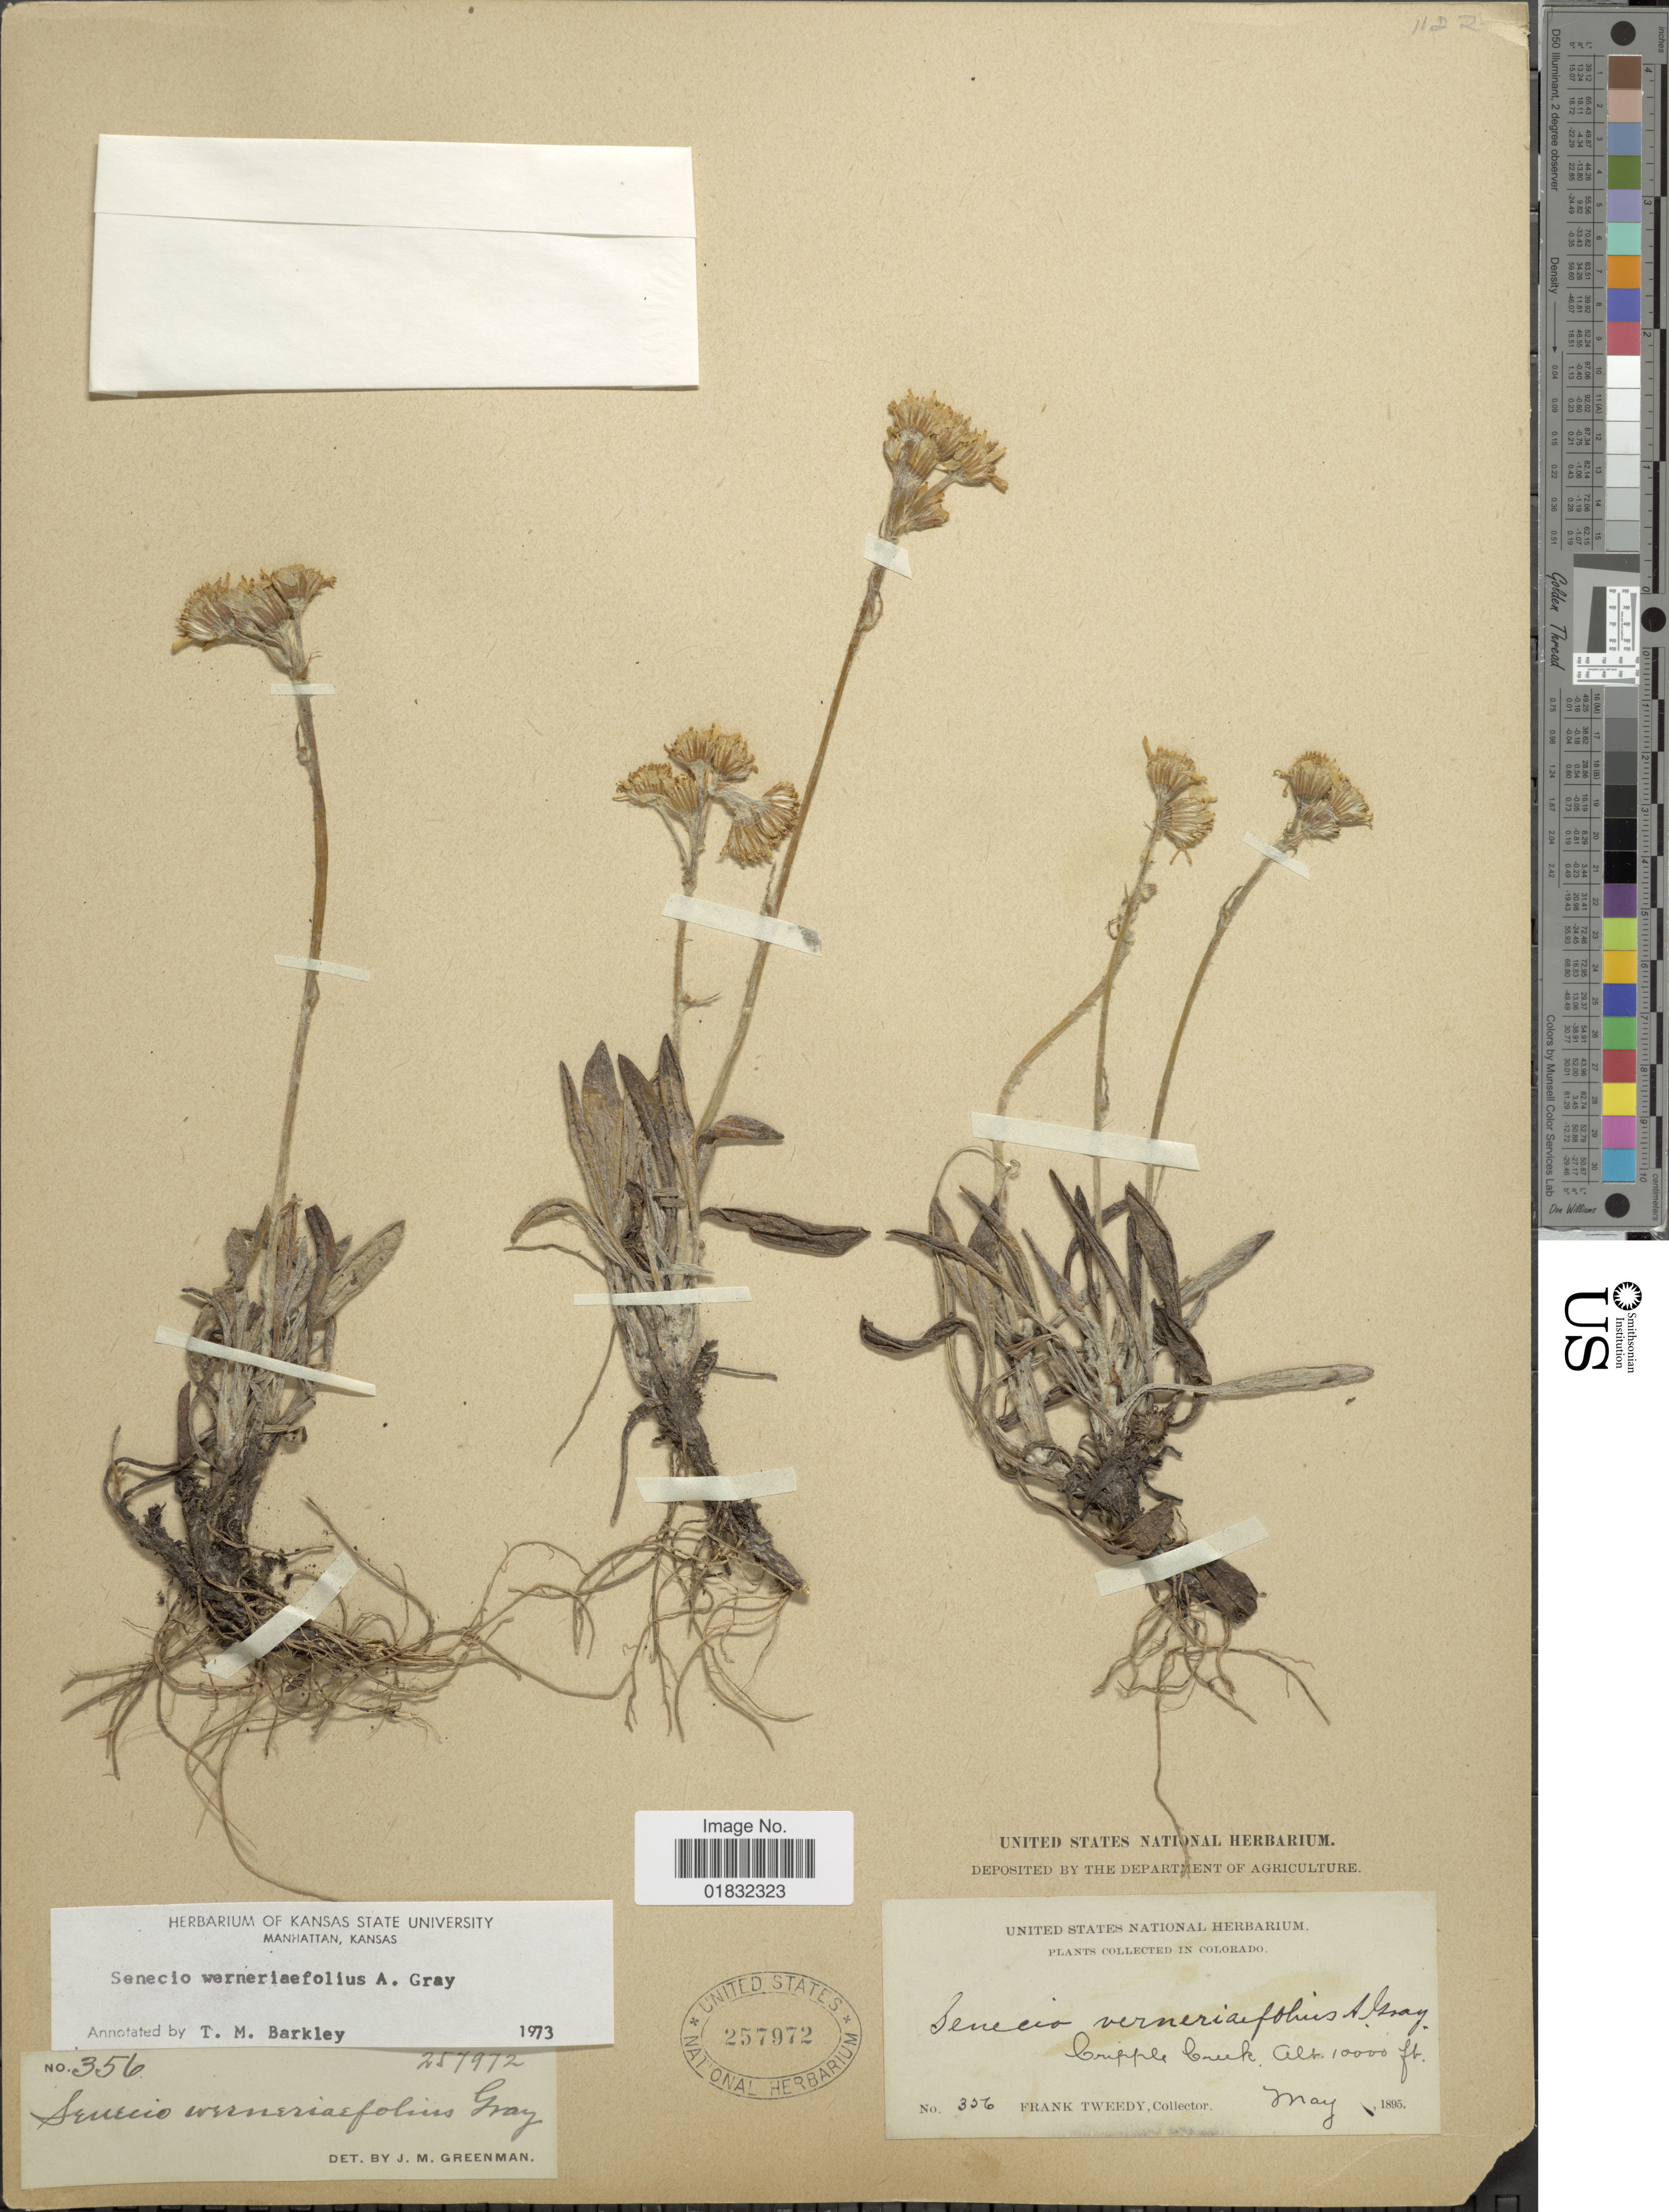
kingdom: Plantae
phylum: Tracheophyta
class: Magnoliopsida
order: Asterales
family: Asteraceae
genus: Packera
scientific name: Packera werneriifolia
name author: (A. Gray) W.A. Weber & Á. Löve ex Trock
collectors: F. Tweedy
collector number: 356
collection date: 1895-05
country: United States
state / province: Colorado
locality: Cripple Creek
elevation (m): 3048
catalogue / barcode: US 257972